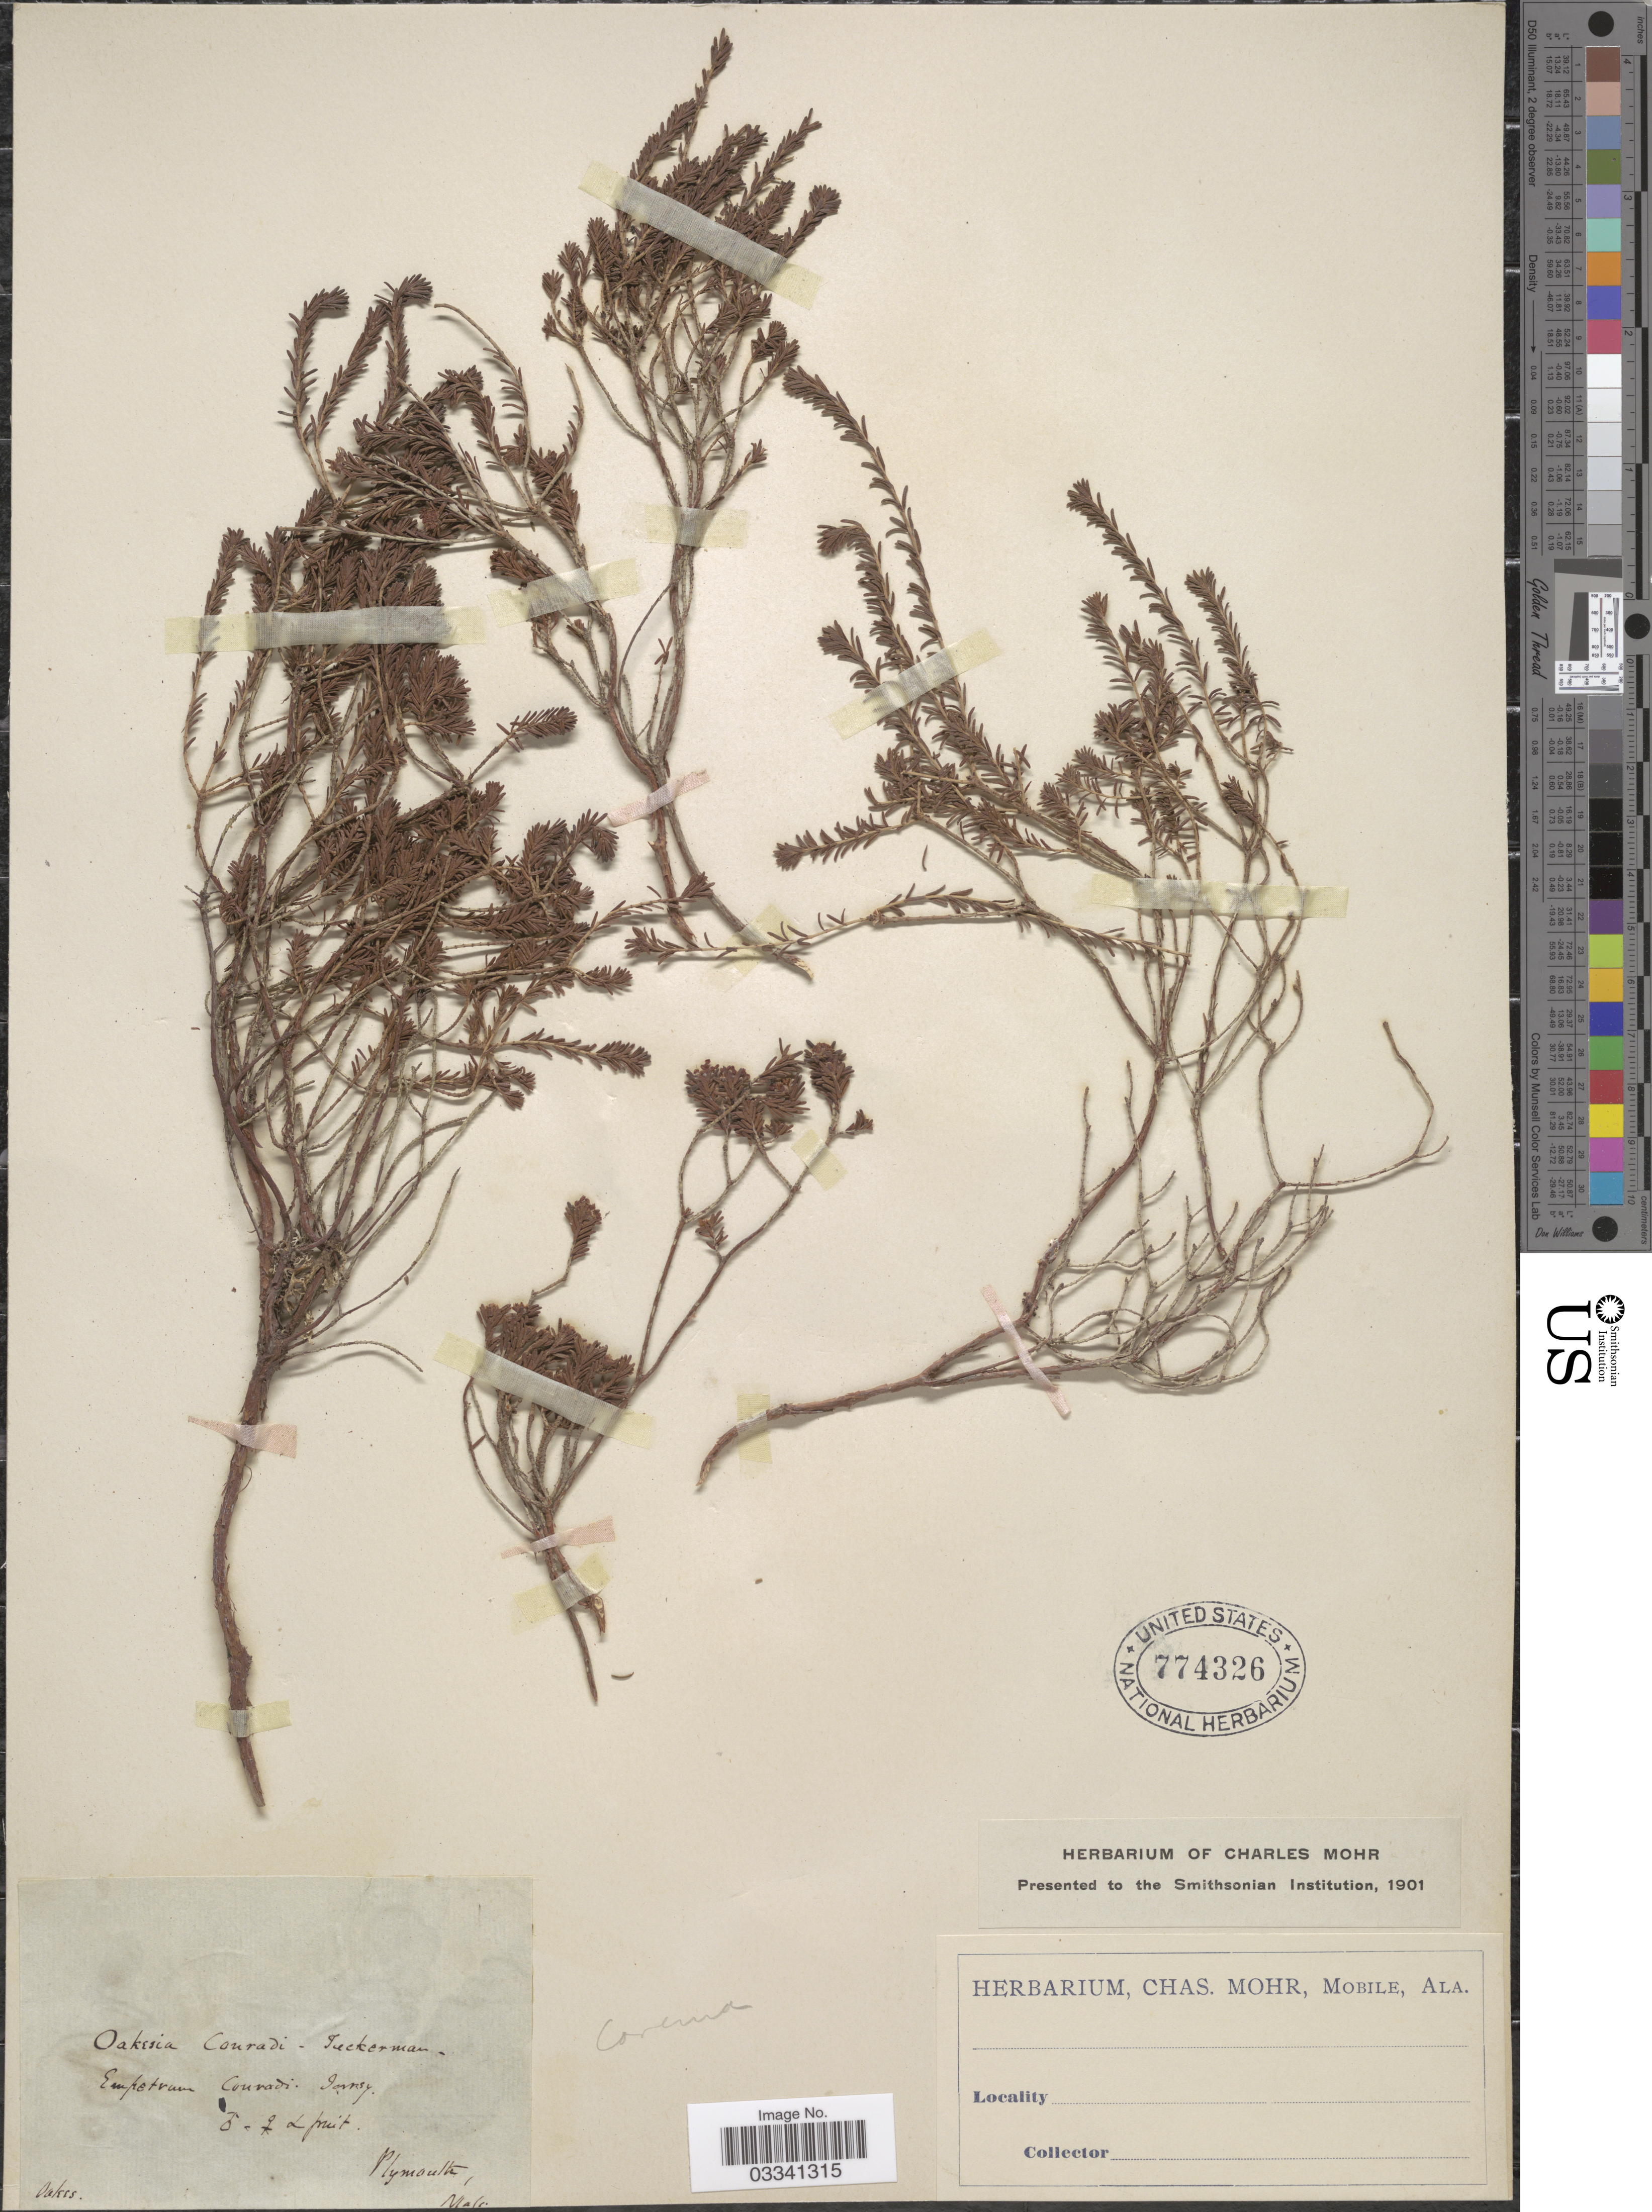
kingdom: Plantae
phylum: Tracheophyta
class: Magnoliopsida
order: Ericales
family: Ericaceae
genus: Corema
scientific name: Corema conradii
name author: Torr.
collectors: -. Oakes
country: United States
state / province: Massachusetts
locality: Plymouth.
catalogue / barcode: US 774326